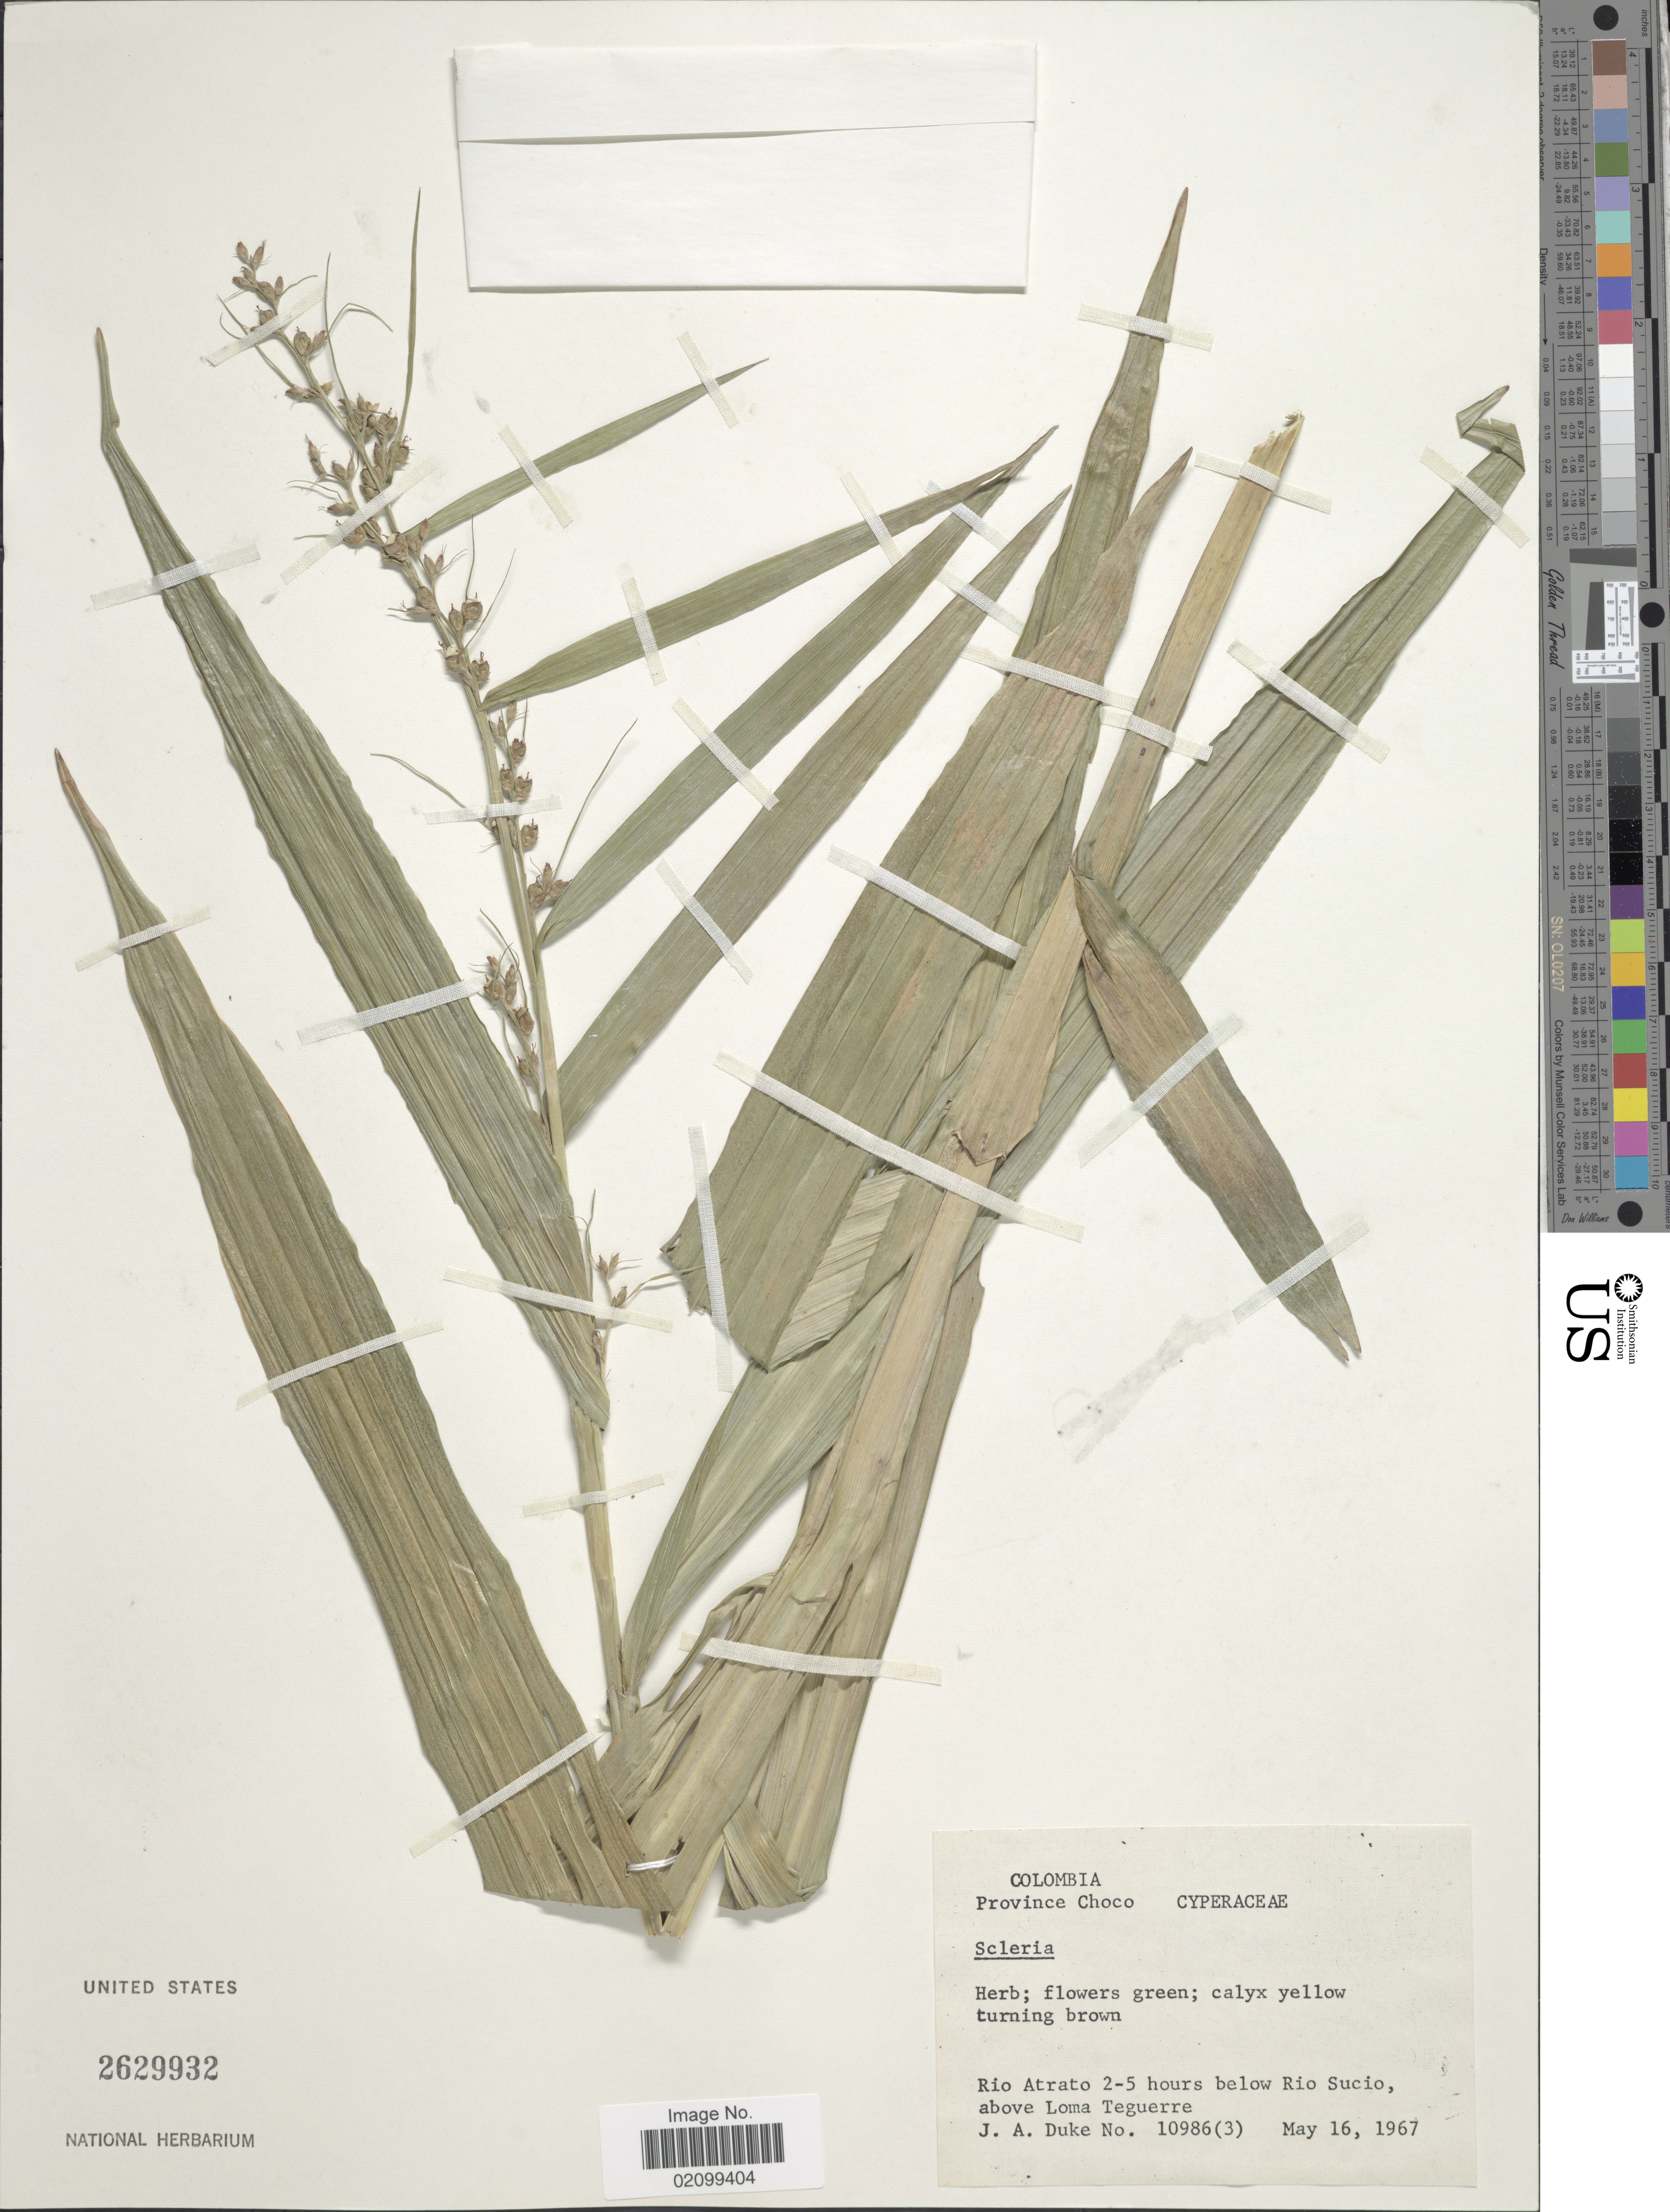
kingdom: Plantae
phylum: Tracheophyta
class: Liliopsida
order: Poales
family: Cyperaceae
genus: Scleria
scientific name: Scleria sp.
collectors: J. A. Duke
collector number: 10986(3)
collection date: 1967-05-16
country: Colombia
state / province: Chocó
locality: Province Choco. Rio Atrato 2-5 hours below Rio Sucio, above Loma Teguerre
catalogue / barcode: US 2629932